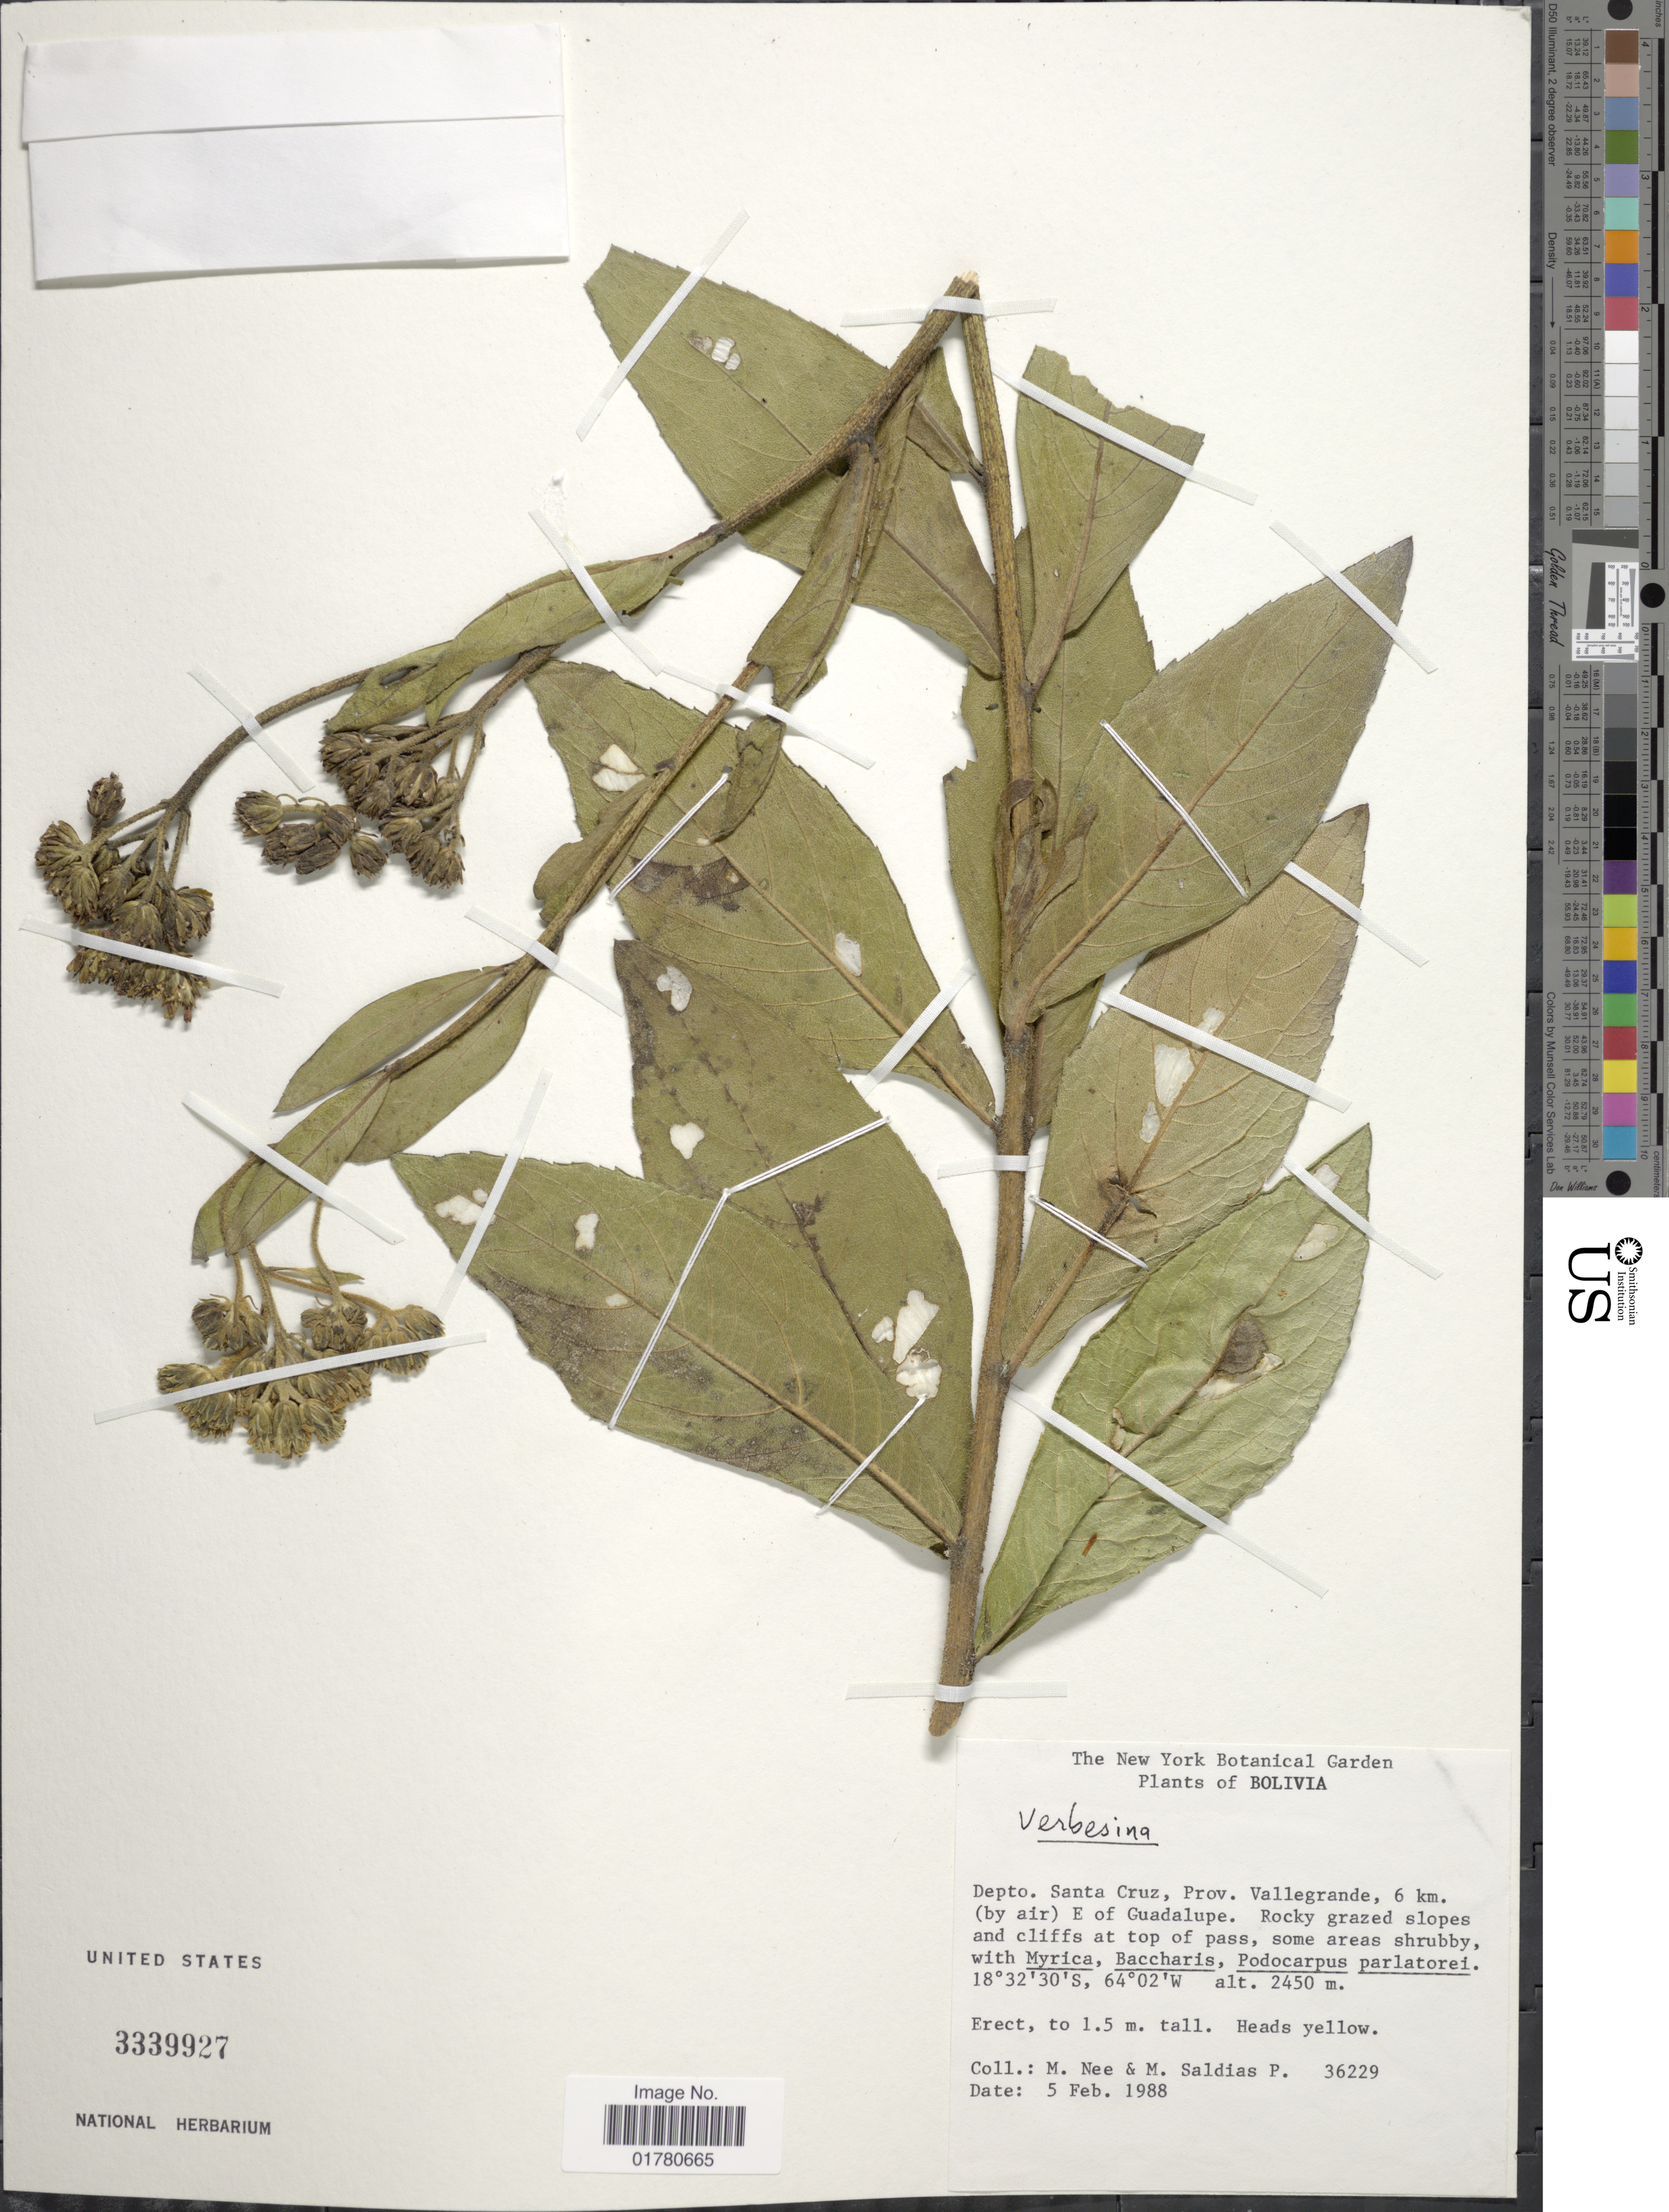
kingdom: Plantae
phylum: Tracheophyta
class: Magnoliopsida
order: Asterales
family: Asteraceae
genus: Verbesina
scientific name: Verbesina cinerea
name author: Rusby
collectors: M. Nee & M. Saldias P.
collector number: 36229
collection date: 1988-02-05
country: Bolivia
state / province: Santa Cruz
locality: Depto Santa Cruz, Prov. Vallegrande, 6 km (by air) E of Guadalupe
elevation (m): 2450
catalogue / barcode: US 3339927